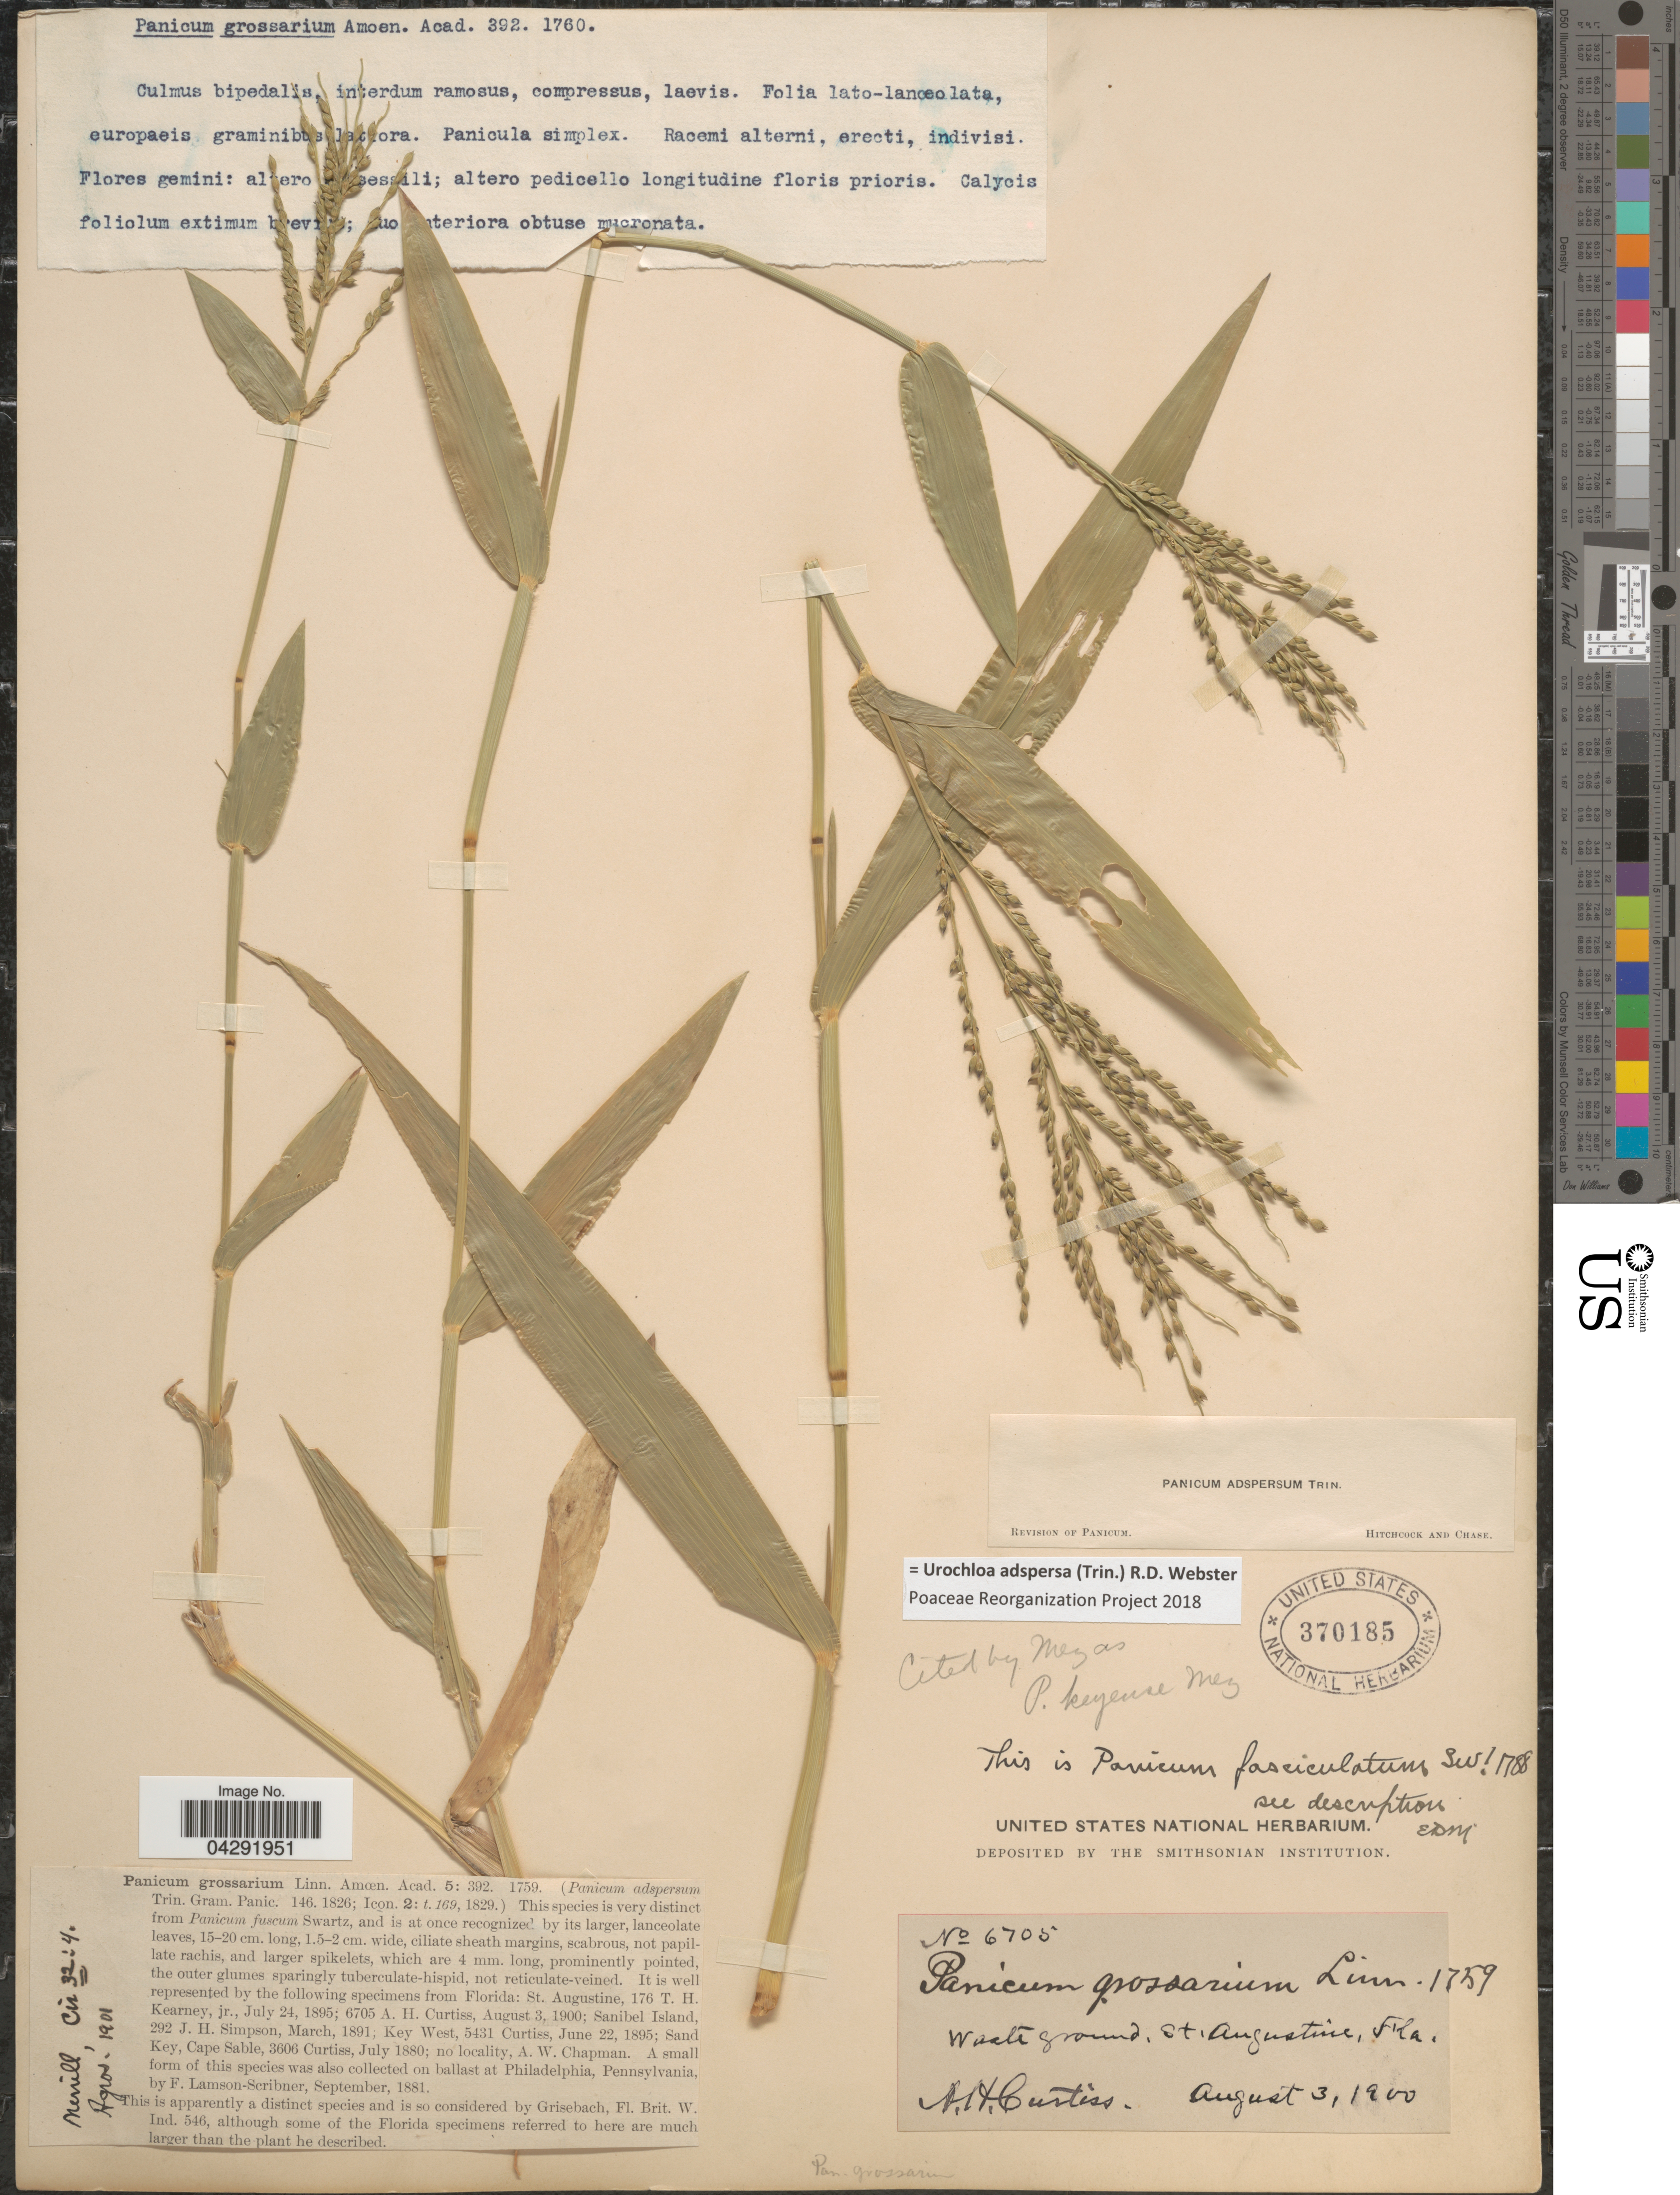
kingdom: Plantae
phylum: Tracheophyta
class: Liliopsida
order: Poales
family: Poaceae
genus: Urochloa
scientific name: Urochloa adspersa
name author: (Trin.) R.D. Webster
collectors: A. H. Curtiss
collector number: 6705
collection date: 1900-08-03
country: United States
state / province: Florida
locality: Waste ground, St. Augustine.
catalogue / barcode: US 370185